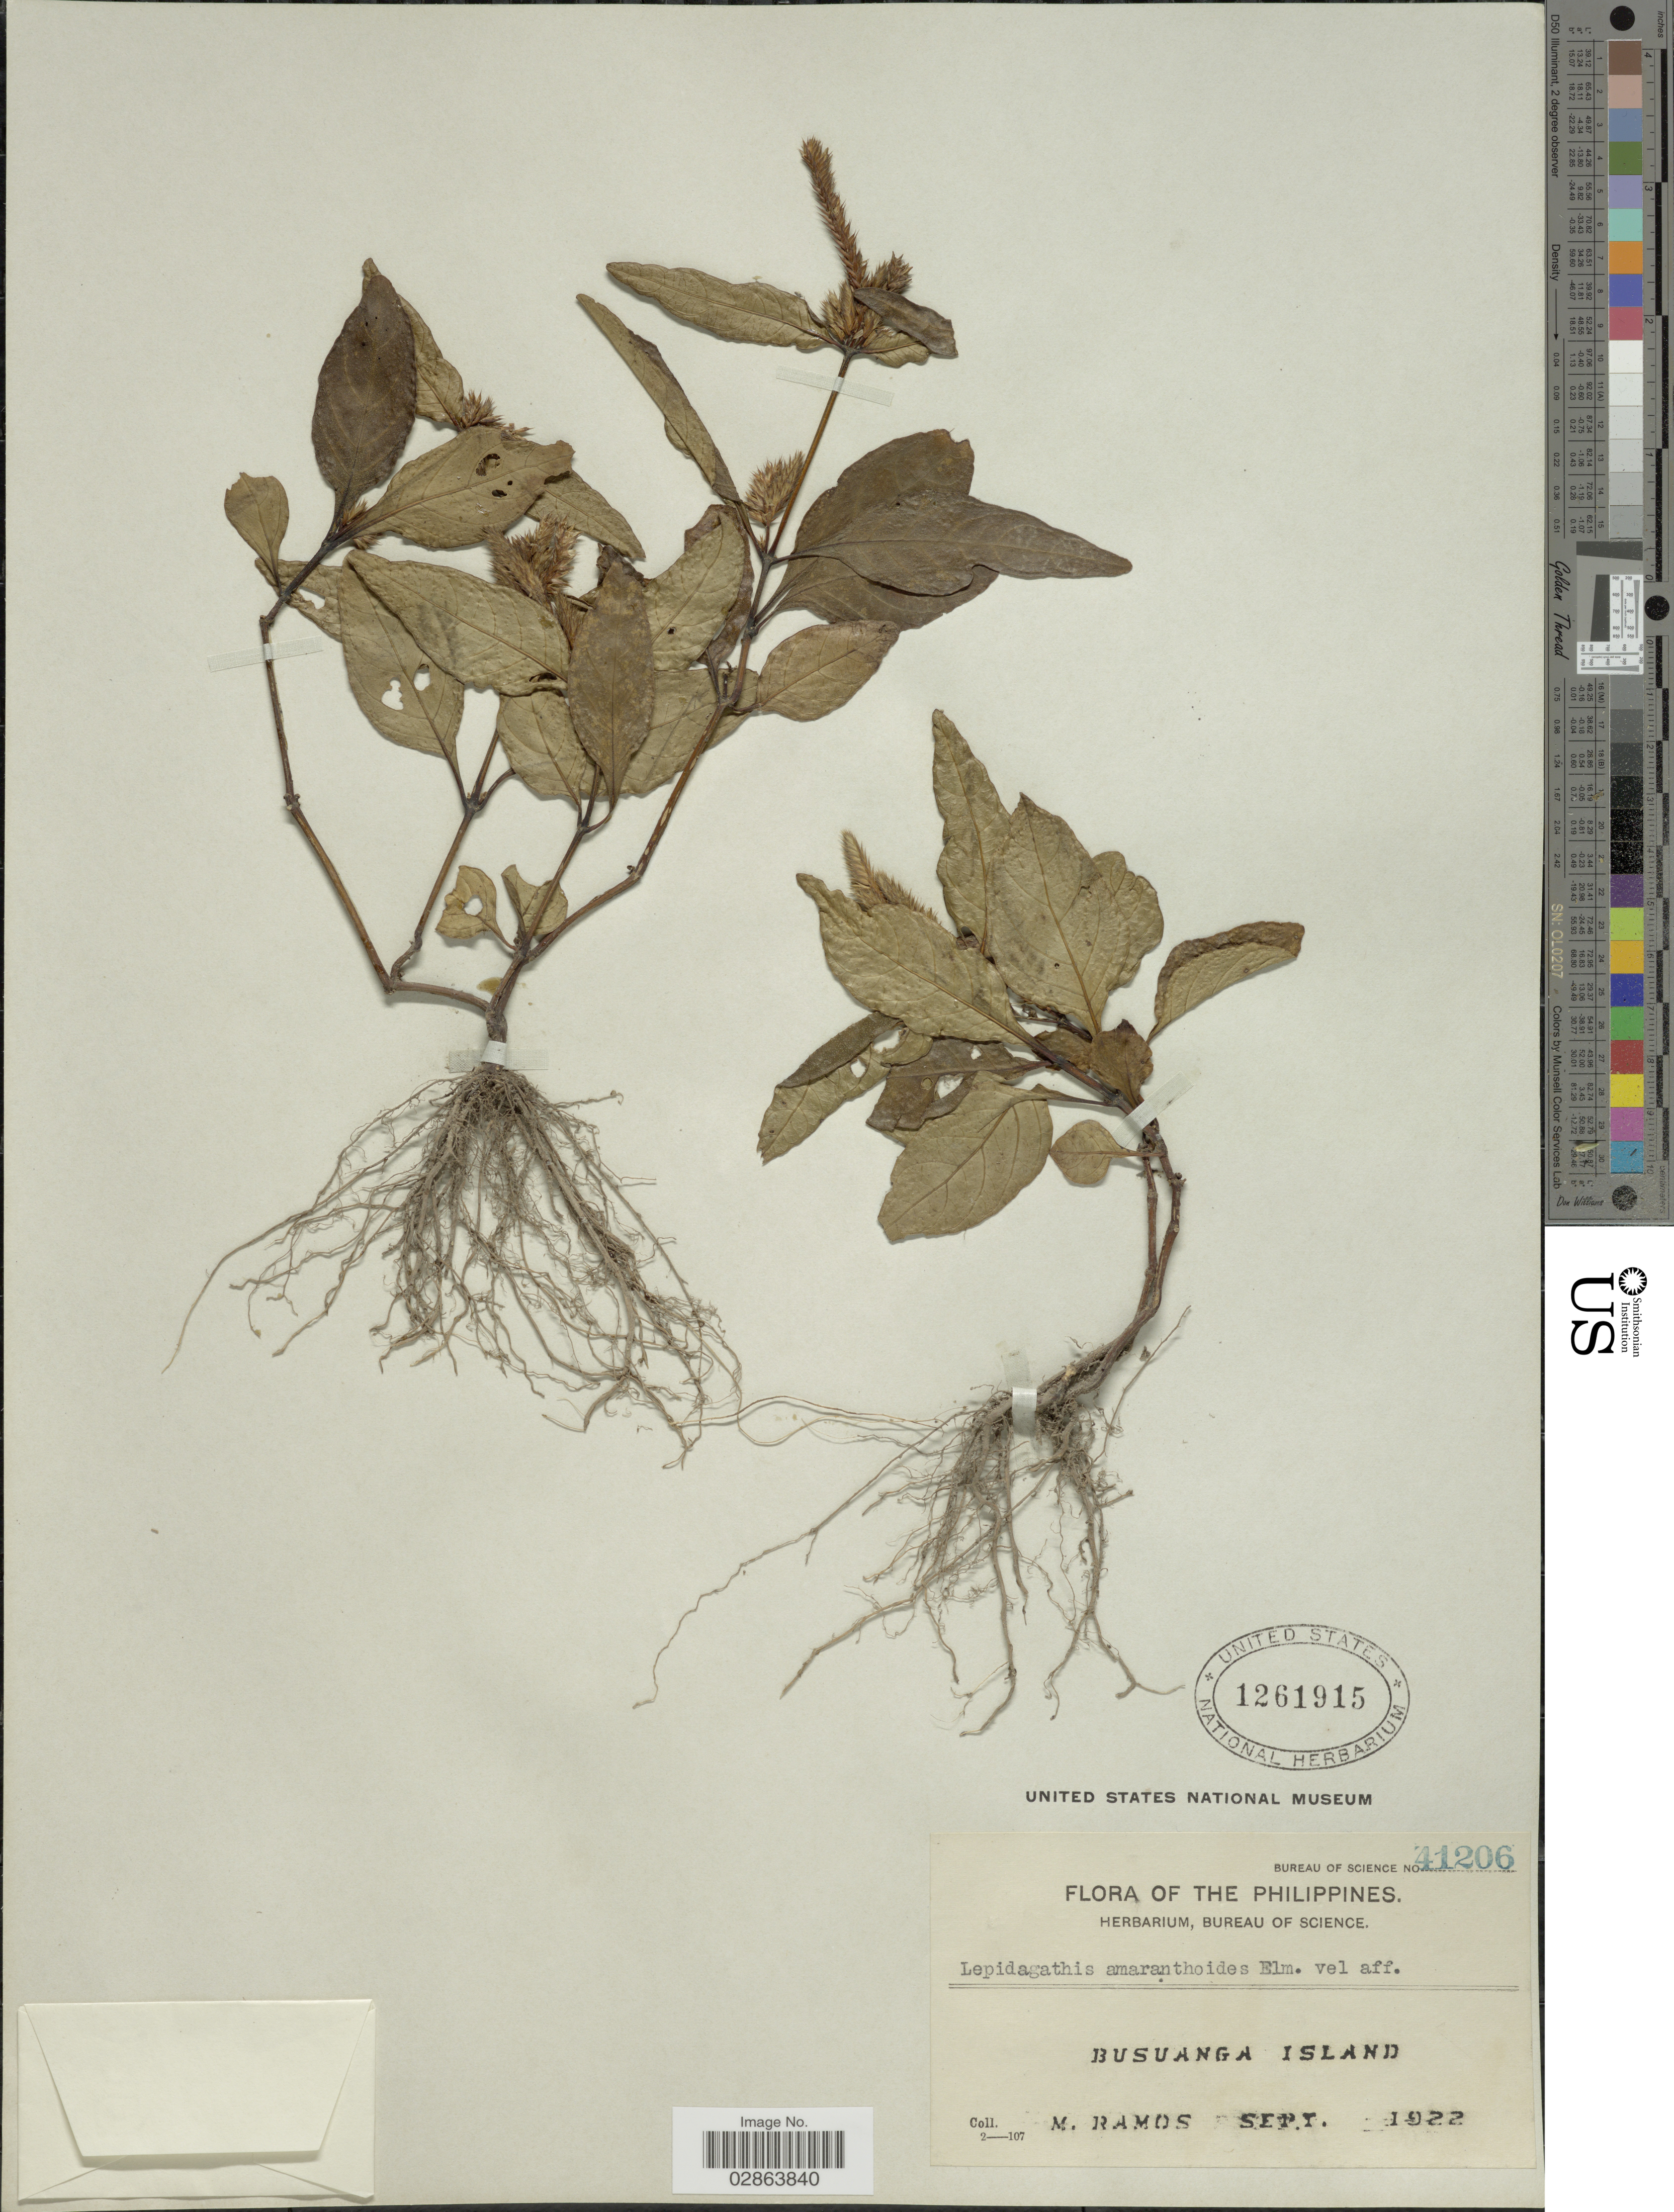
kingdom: Plantae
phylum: Tracheophyta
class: Magnoliopsida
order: Lamiales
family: Acanthaceae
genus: Lepidagathis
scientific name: Lepidagathis amaranthoides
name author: Elmer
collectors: M. Ramos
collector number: Bureau of Science 41206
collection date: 1922-09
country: Philippines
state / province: Mimaropa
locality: Busuanga Island.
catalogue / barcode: US 1261915